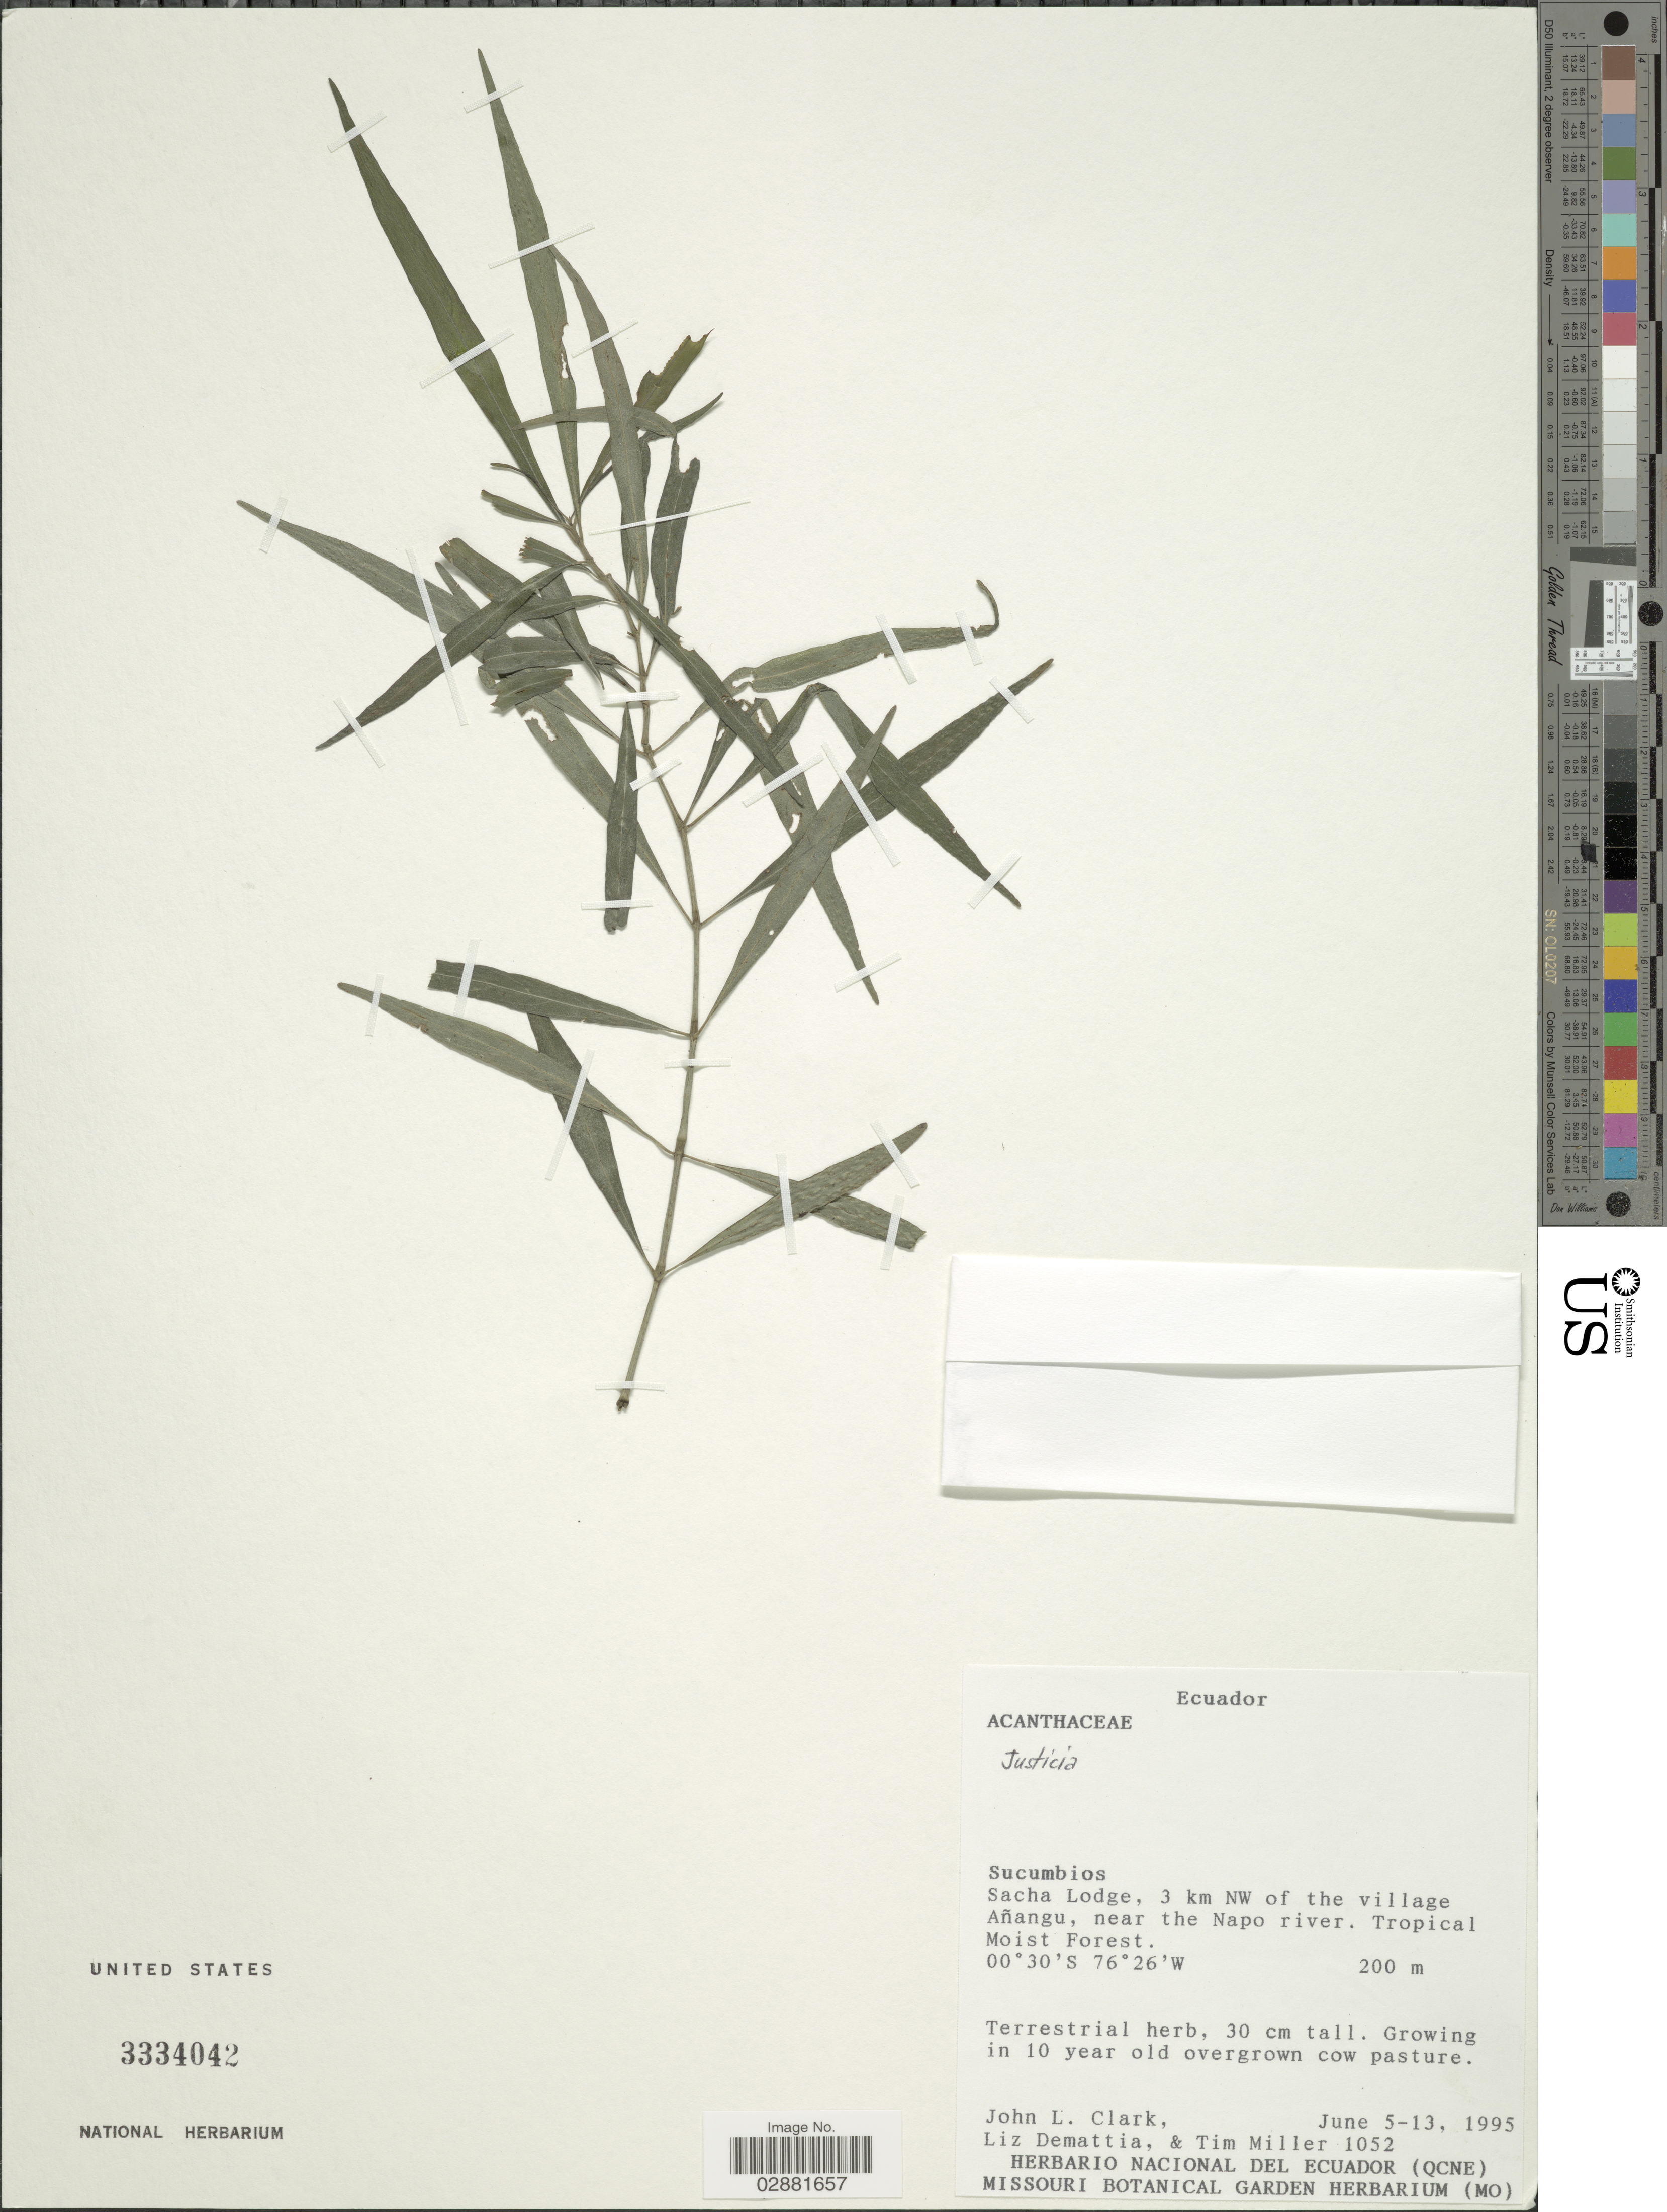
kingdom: Plantae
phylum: Tracheophyta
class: Magnoliopsida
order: Lamiales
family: Acanthaceae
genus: Justicia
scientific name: Justicia sp.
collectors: J. L. Clark, L. Demattia & T. Miller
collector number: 1052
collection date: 1995-06-05/1995-06-13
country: Ecuador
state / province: Sucumbíos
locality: Sacha Lodge, 3 km NW of the village Añangu, near the Napo river.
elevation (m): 200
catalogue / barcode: US 3334042